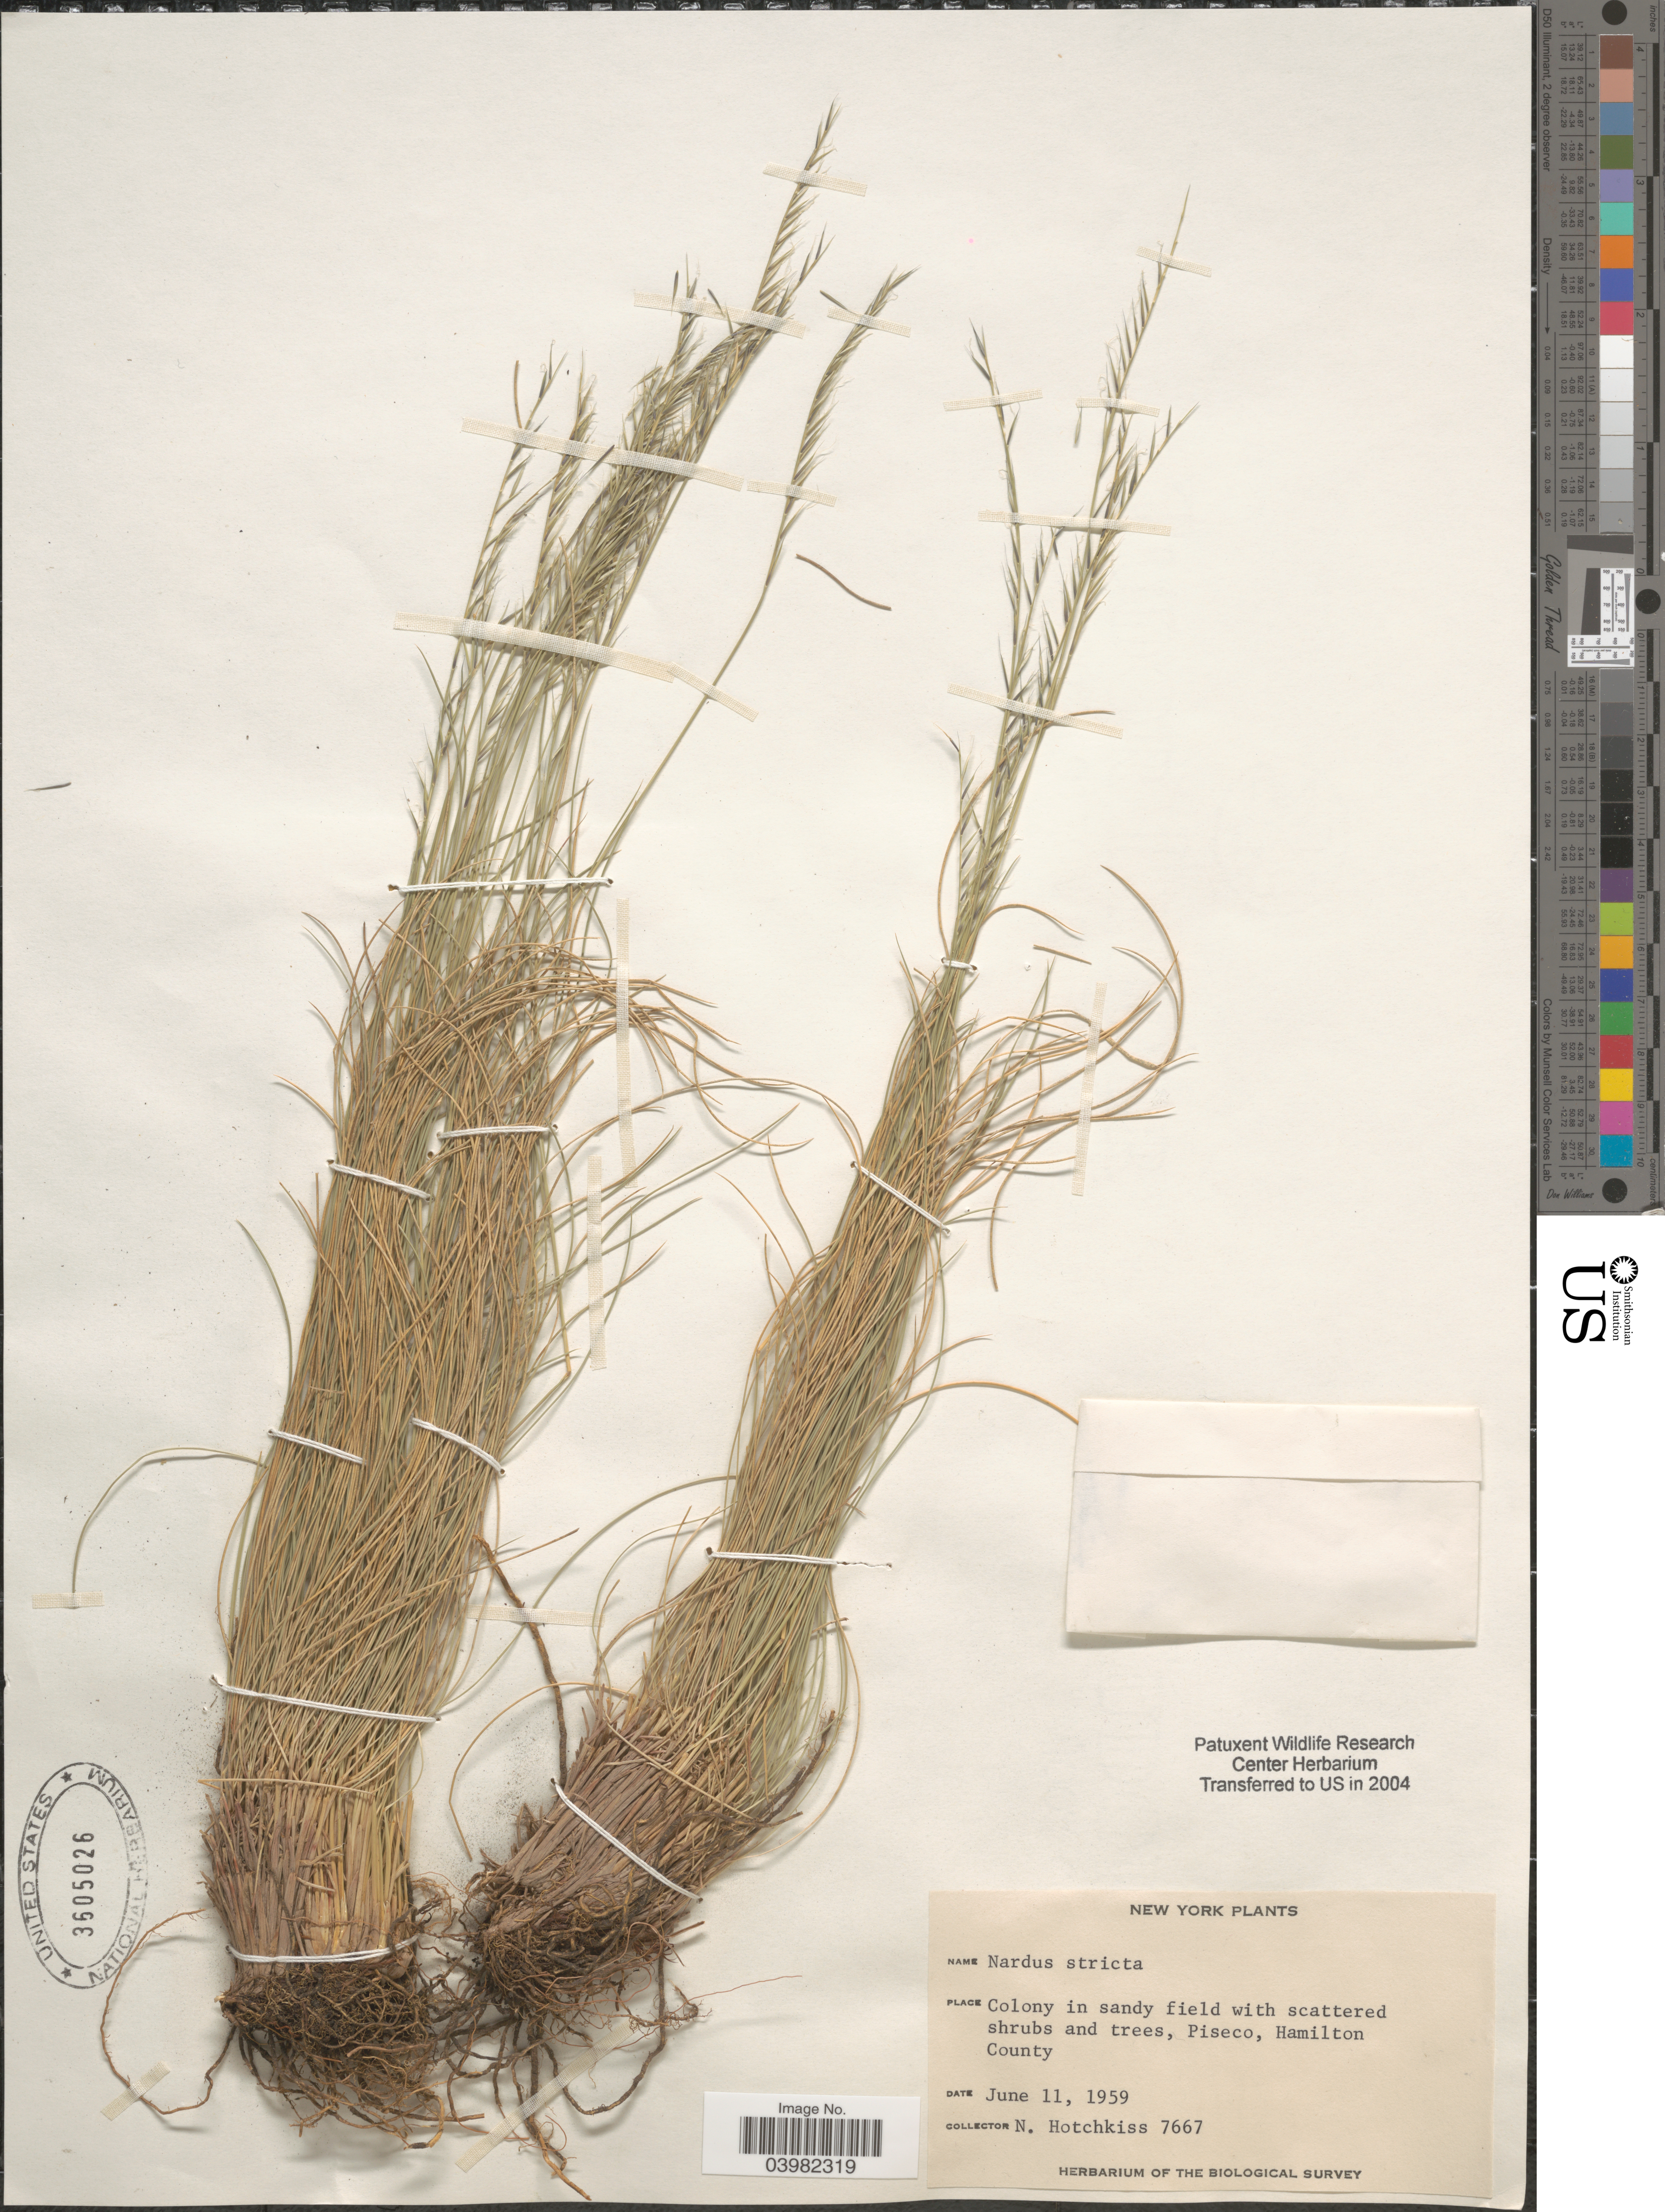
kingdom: Plantae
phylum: Tracheophyta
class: Liliopsida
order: Poales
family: Poaceae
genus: Nardus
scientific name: Nardus stricta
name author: L.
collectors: N. Hotchkiss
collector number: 7667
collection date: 1959-06-11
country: United States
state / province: New York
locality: Piseco, Hamilton County.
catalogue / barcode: US 3605026